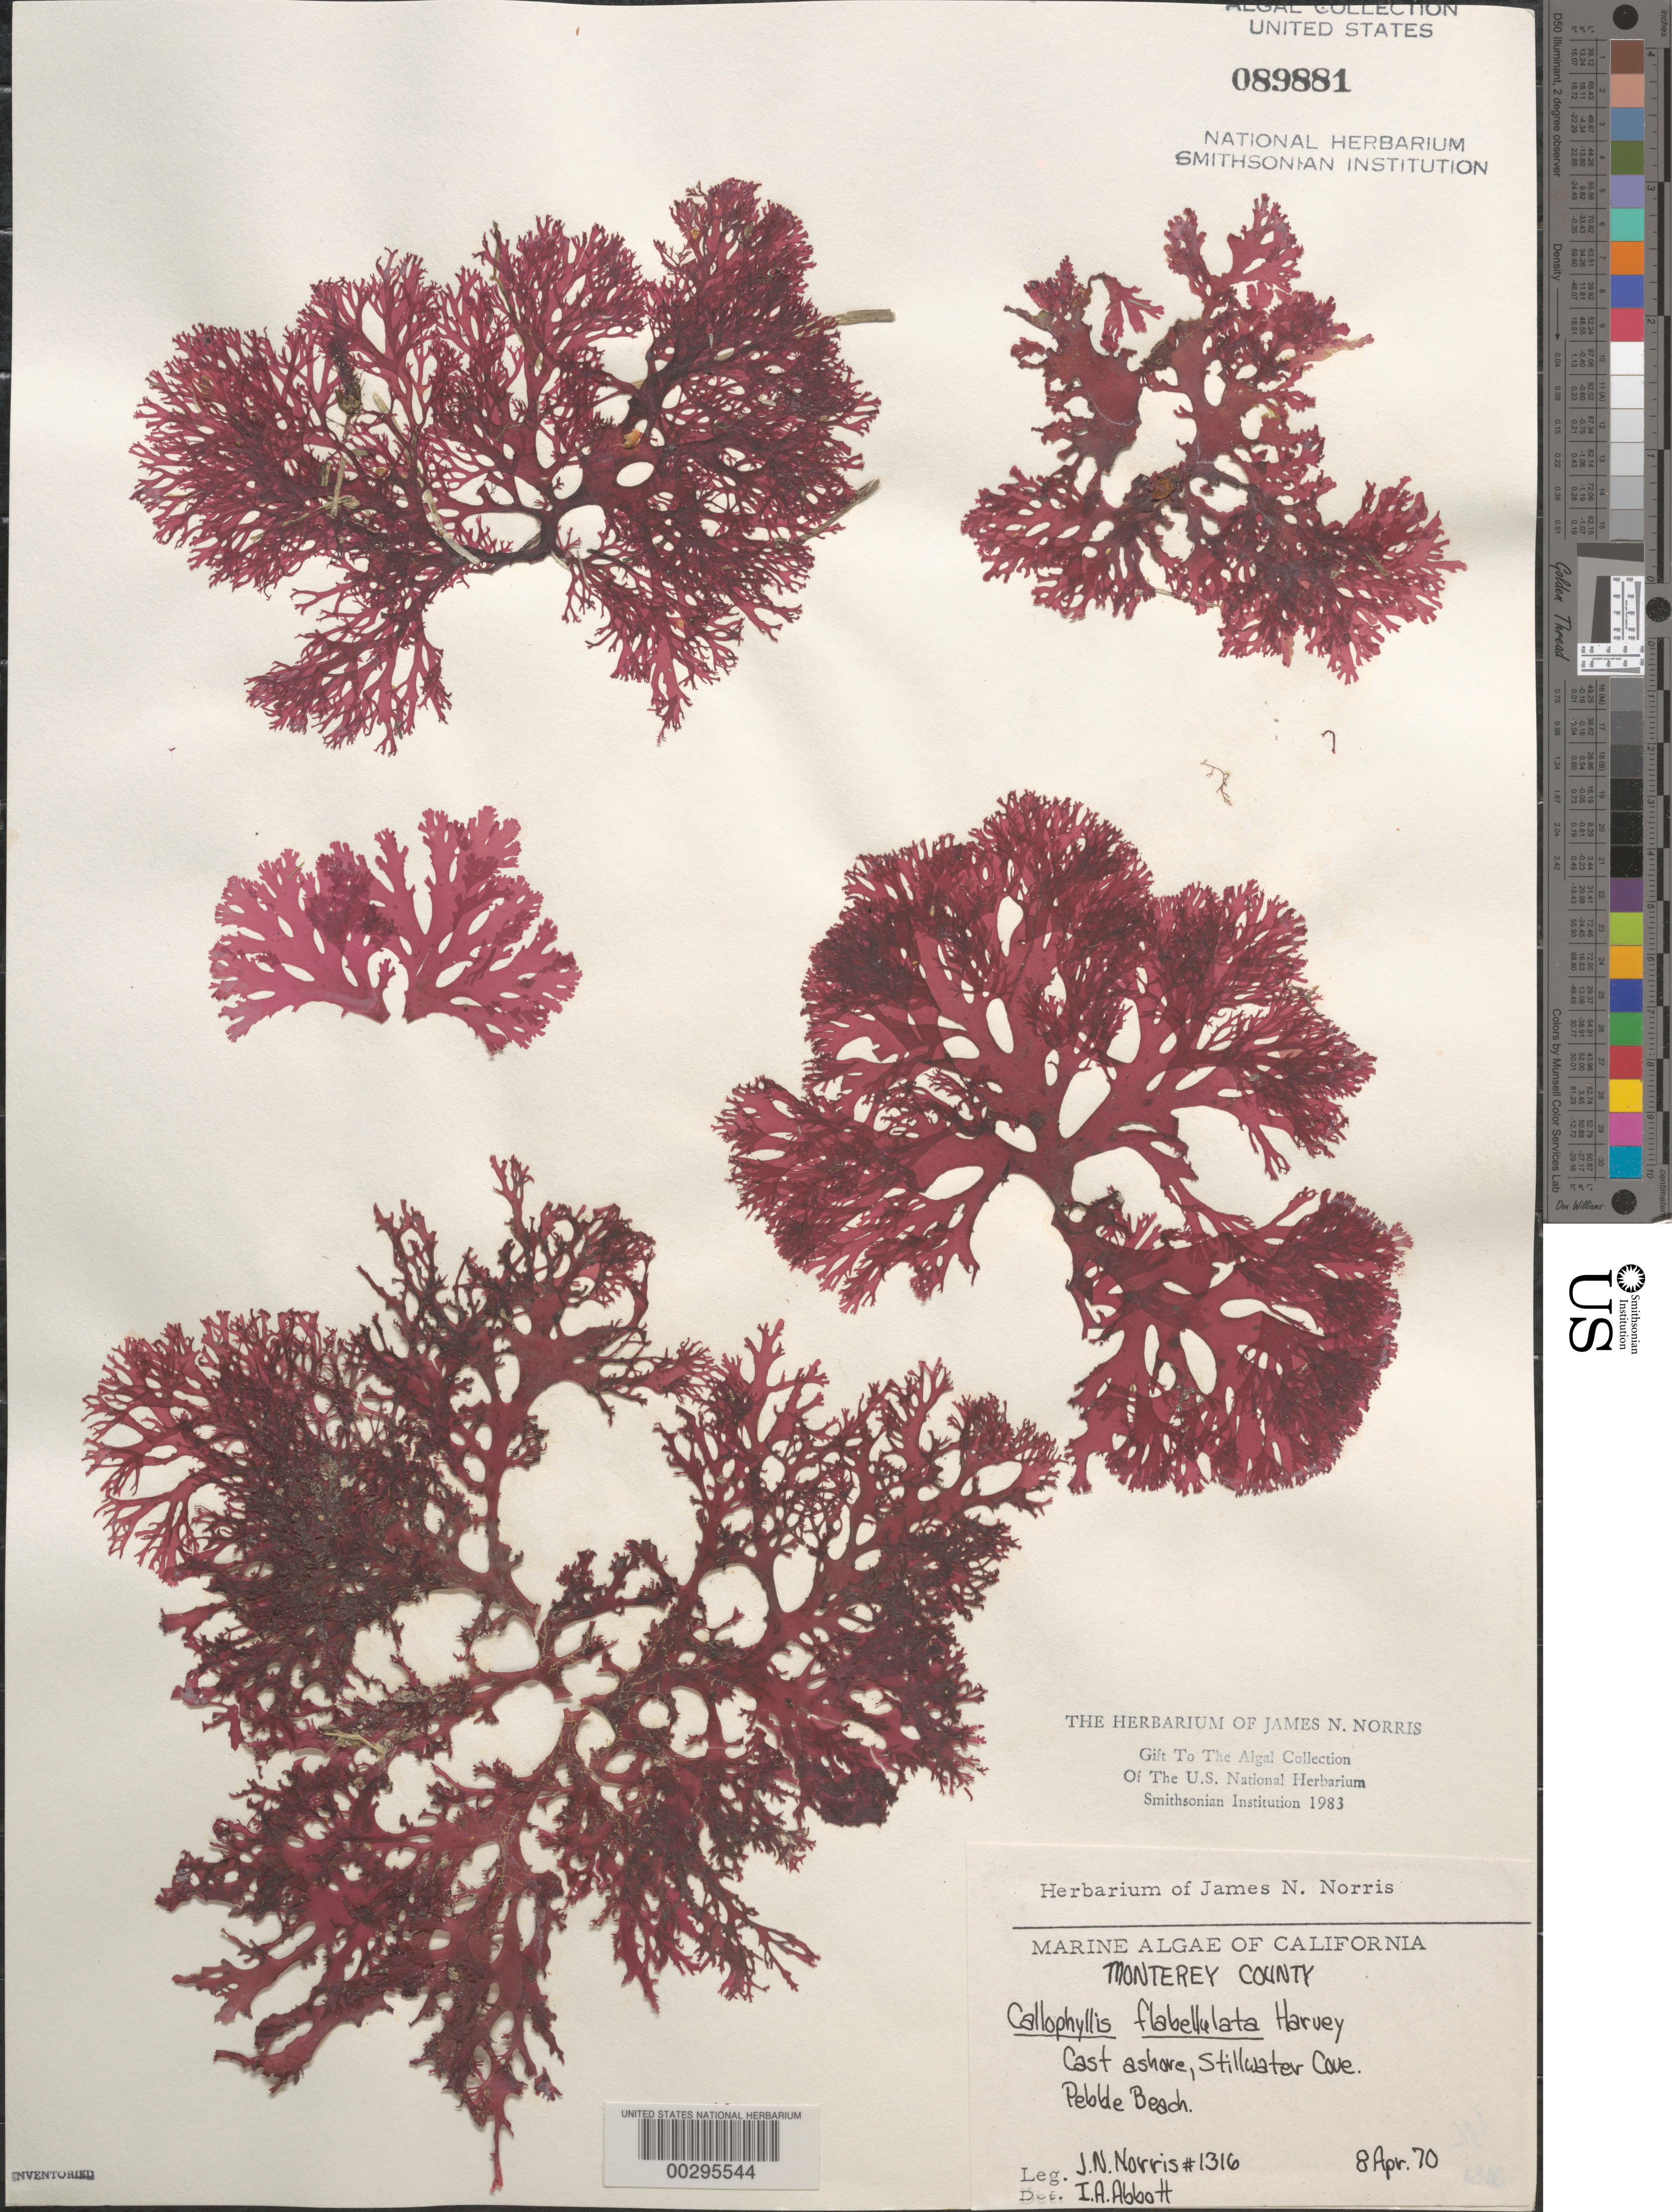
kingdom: Plantae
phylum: Rhodophyta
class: Florideophyceae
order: Gigartinales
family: Kallymeniaceae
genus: Callophyllis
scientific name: Callophyllis flabellulata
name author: Harv.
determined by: Abbott, Isabella A.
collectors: J. N. Norris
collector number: JN-1316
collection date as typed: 08 Apr 1970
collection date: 1970-04-08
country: United States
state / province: California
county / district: Monterey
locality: Stillwater Cove, Pebble Beach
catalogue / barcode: US 89881